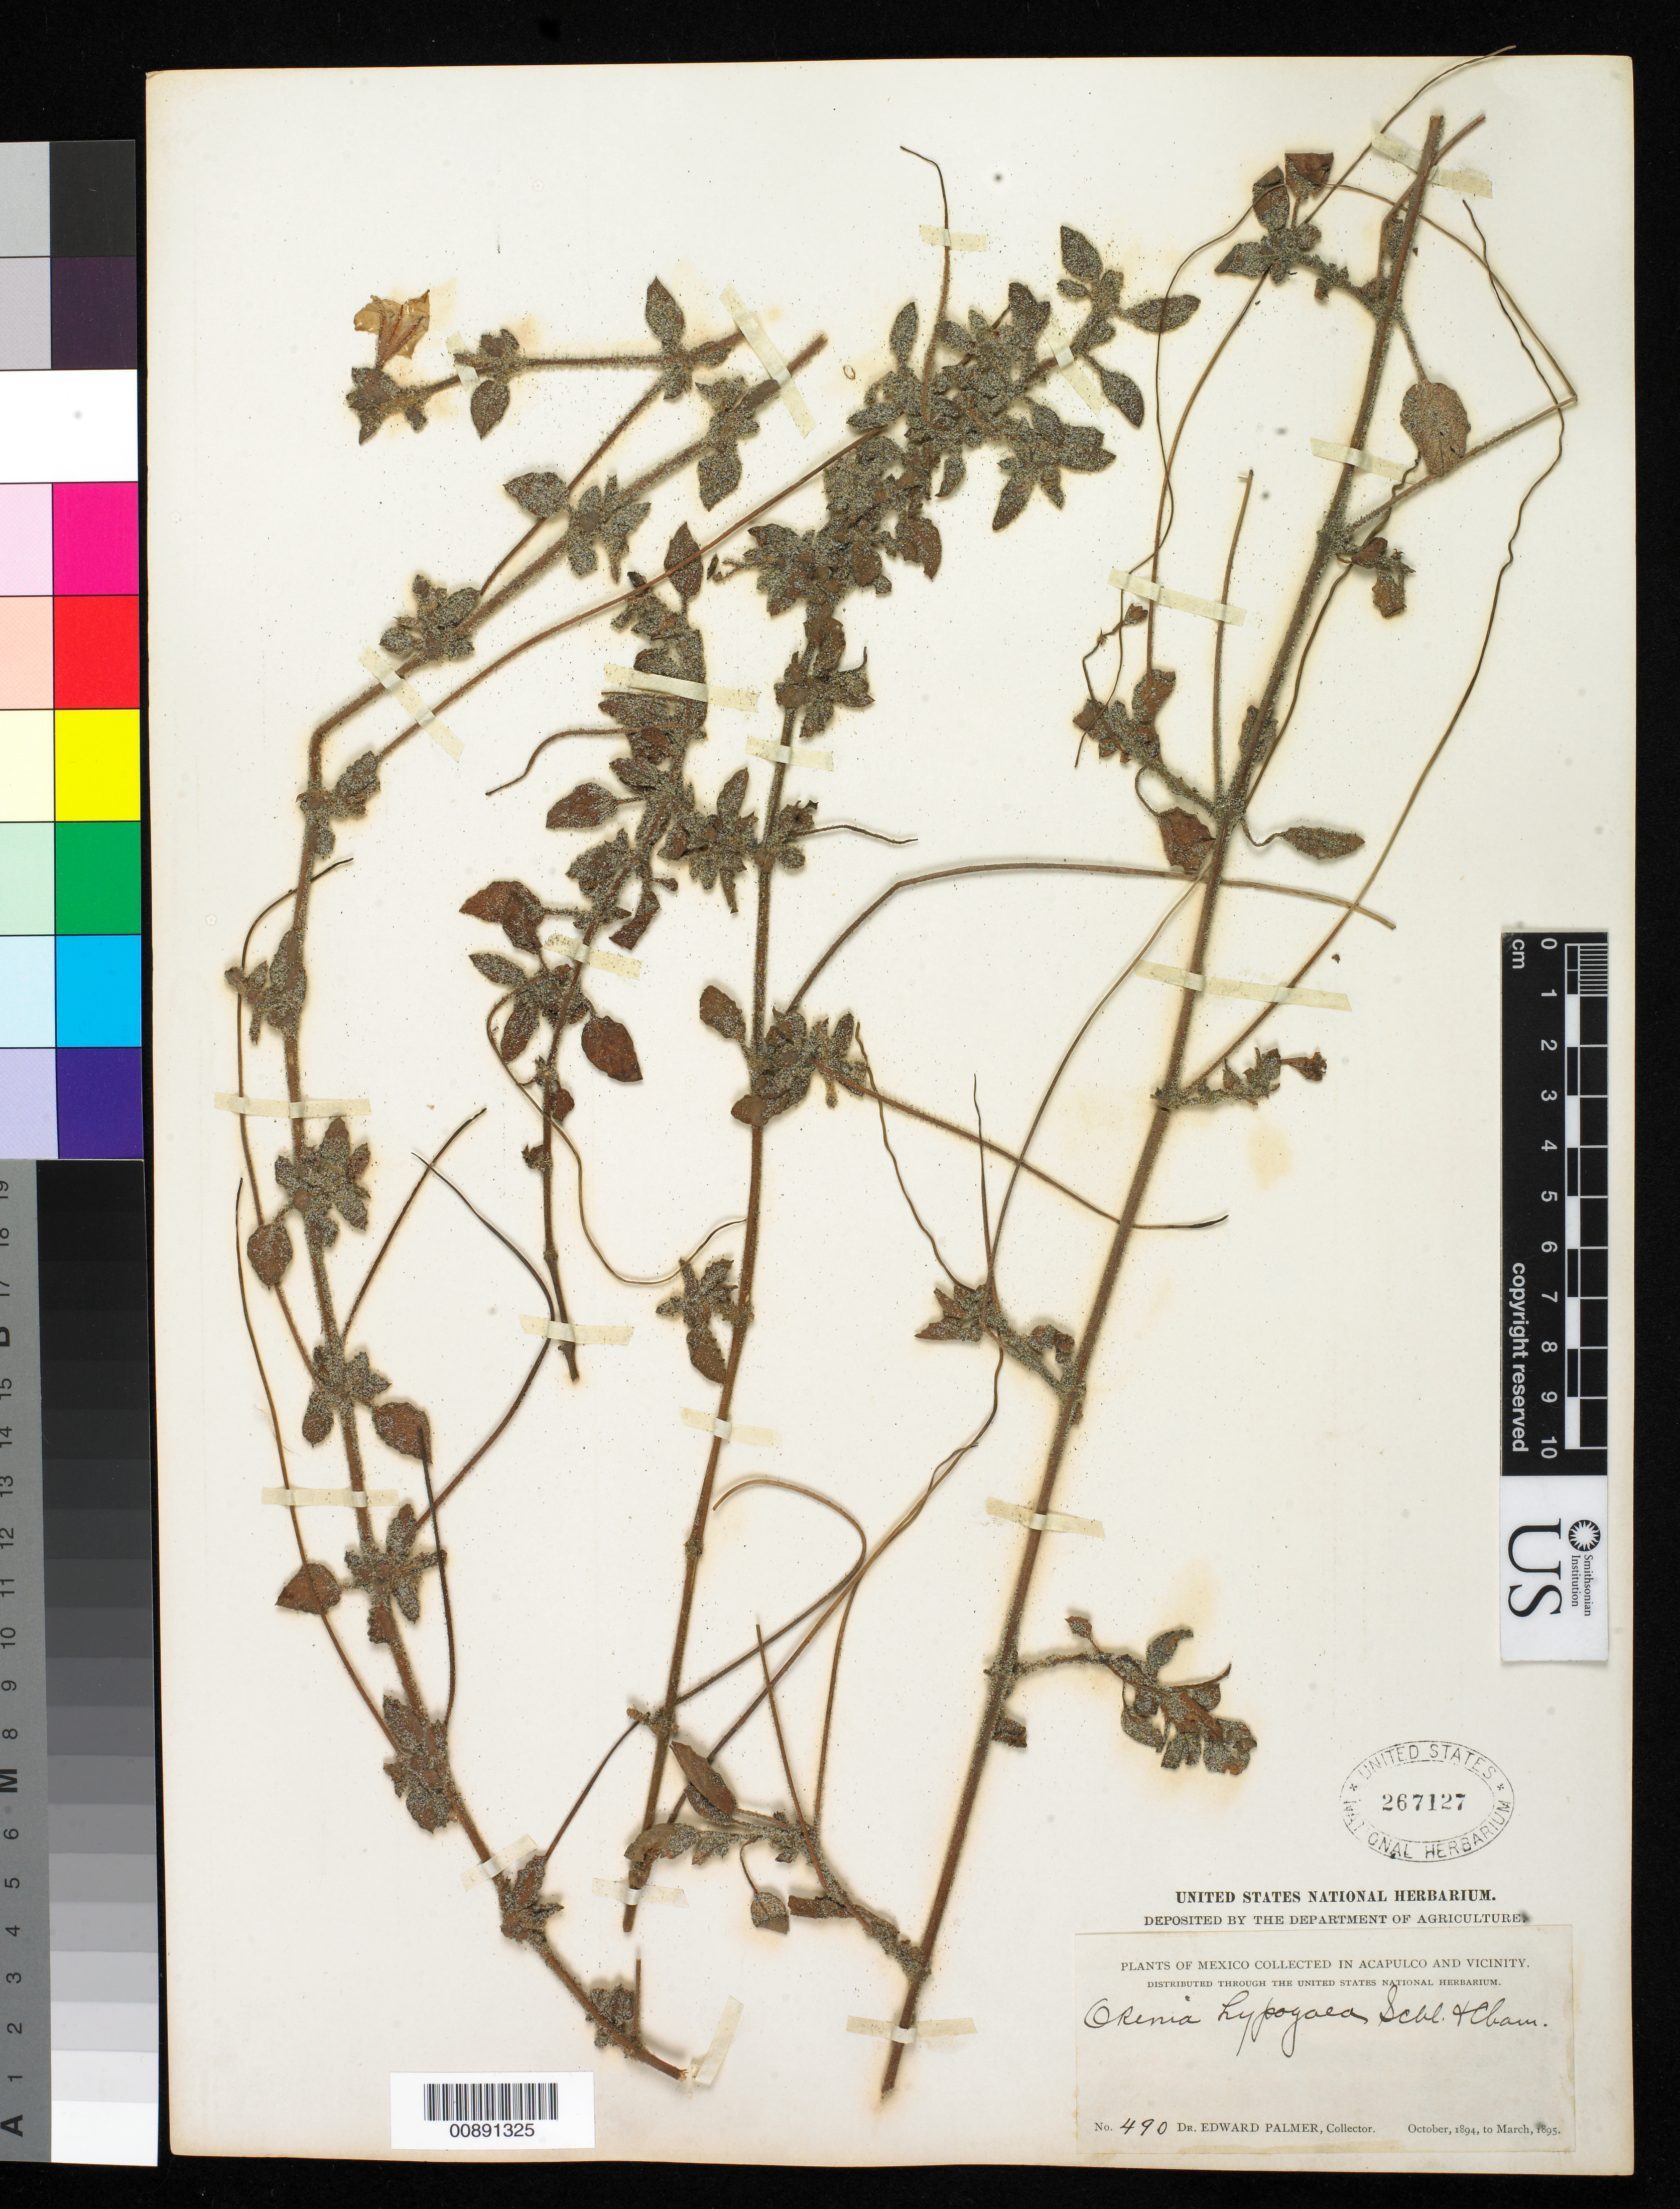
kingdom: Plantae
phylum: Tracheophyta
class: Magnoliopsida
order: Caryophyllales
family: Nyctaginaceae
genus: Okenia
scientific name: Okenia hypogaea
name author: Schltdl. & Cham.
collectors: E. Palmer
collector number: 490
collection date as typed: Oct 1894 to -- Mar 1895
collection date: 1894-10/1895-03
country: Mexico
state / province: Guerrero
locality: Acapulco, Guerrero and vicinity.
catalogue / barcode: US 267127